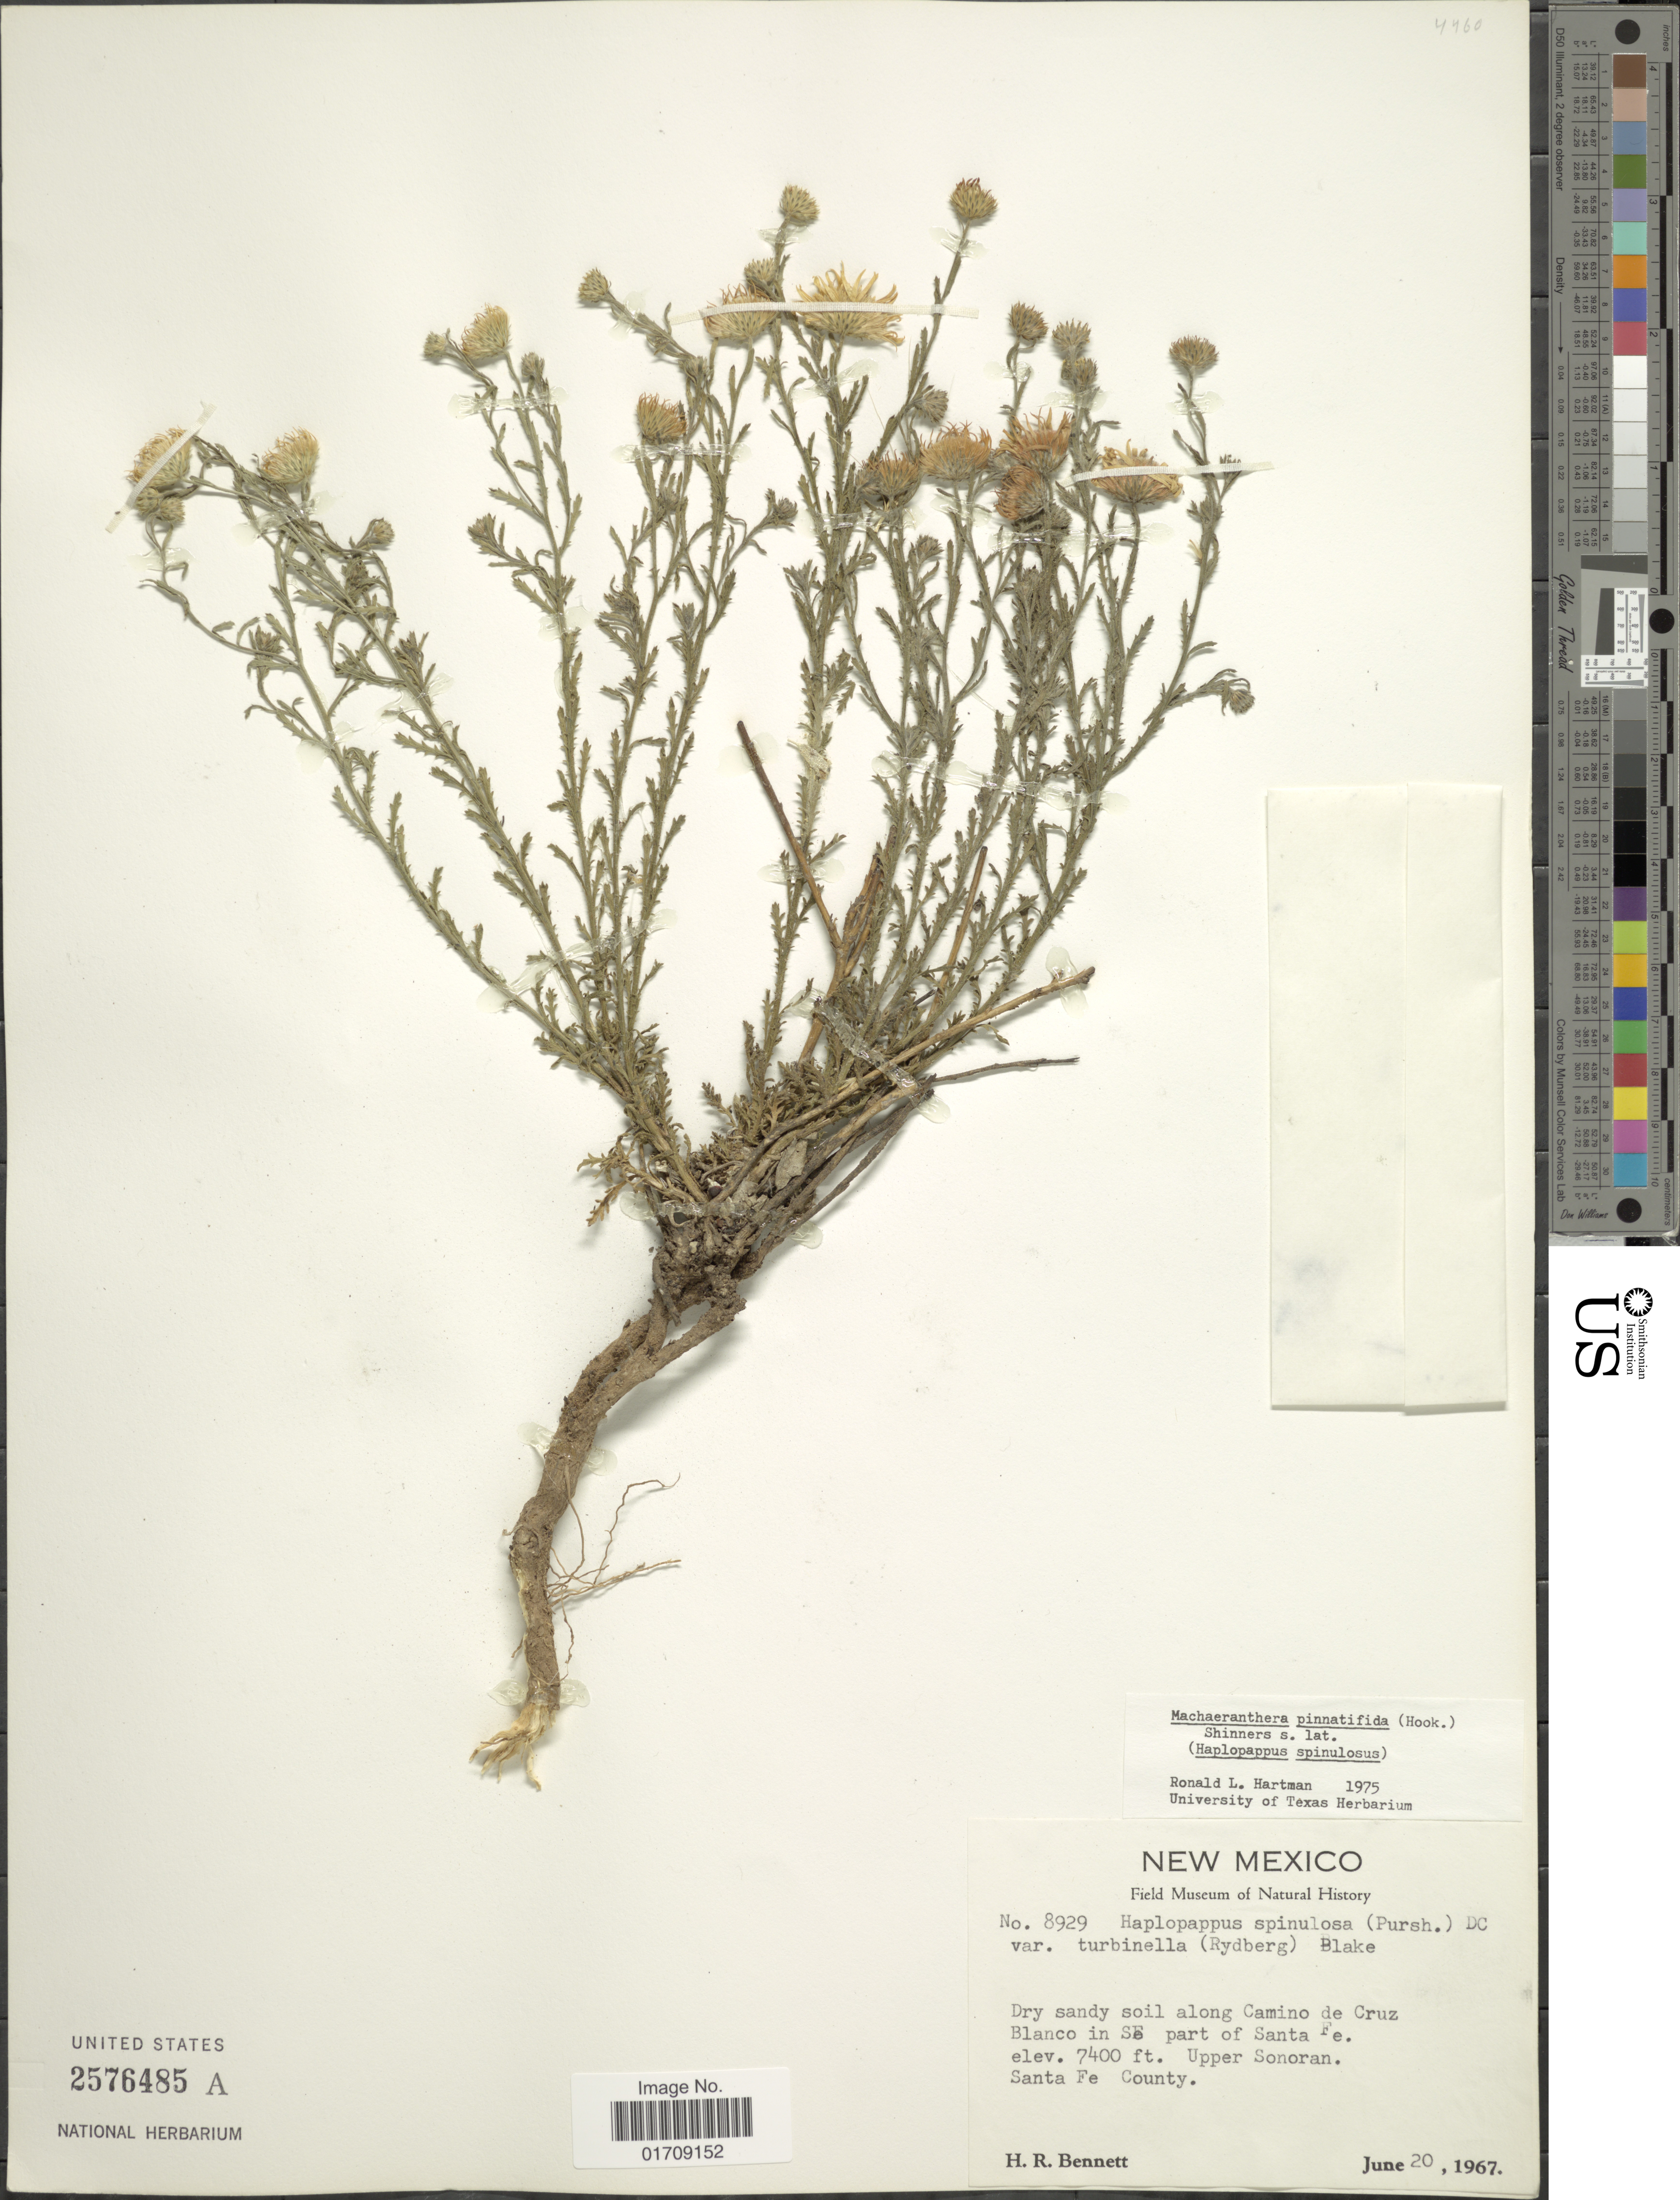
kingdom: Plantae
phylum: Tracheophyta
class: Magnoliopsida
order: Asterales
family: Asteraceae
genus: Machaeranthera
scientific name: Machaeranthera pinnatifida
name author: (Hook.) Shinners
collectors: H. R. Bennett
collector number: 8929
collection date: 1967-06-20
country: United States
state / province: New Mexico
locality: Along Camino de Cruz Blanco in SE part of Santa Fe, Santa Fe County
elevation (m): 2256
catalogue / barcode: US 2576485A